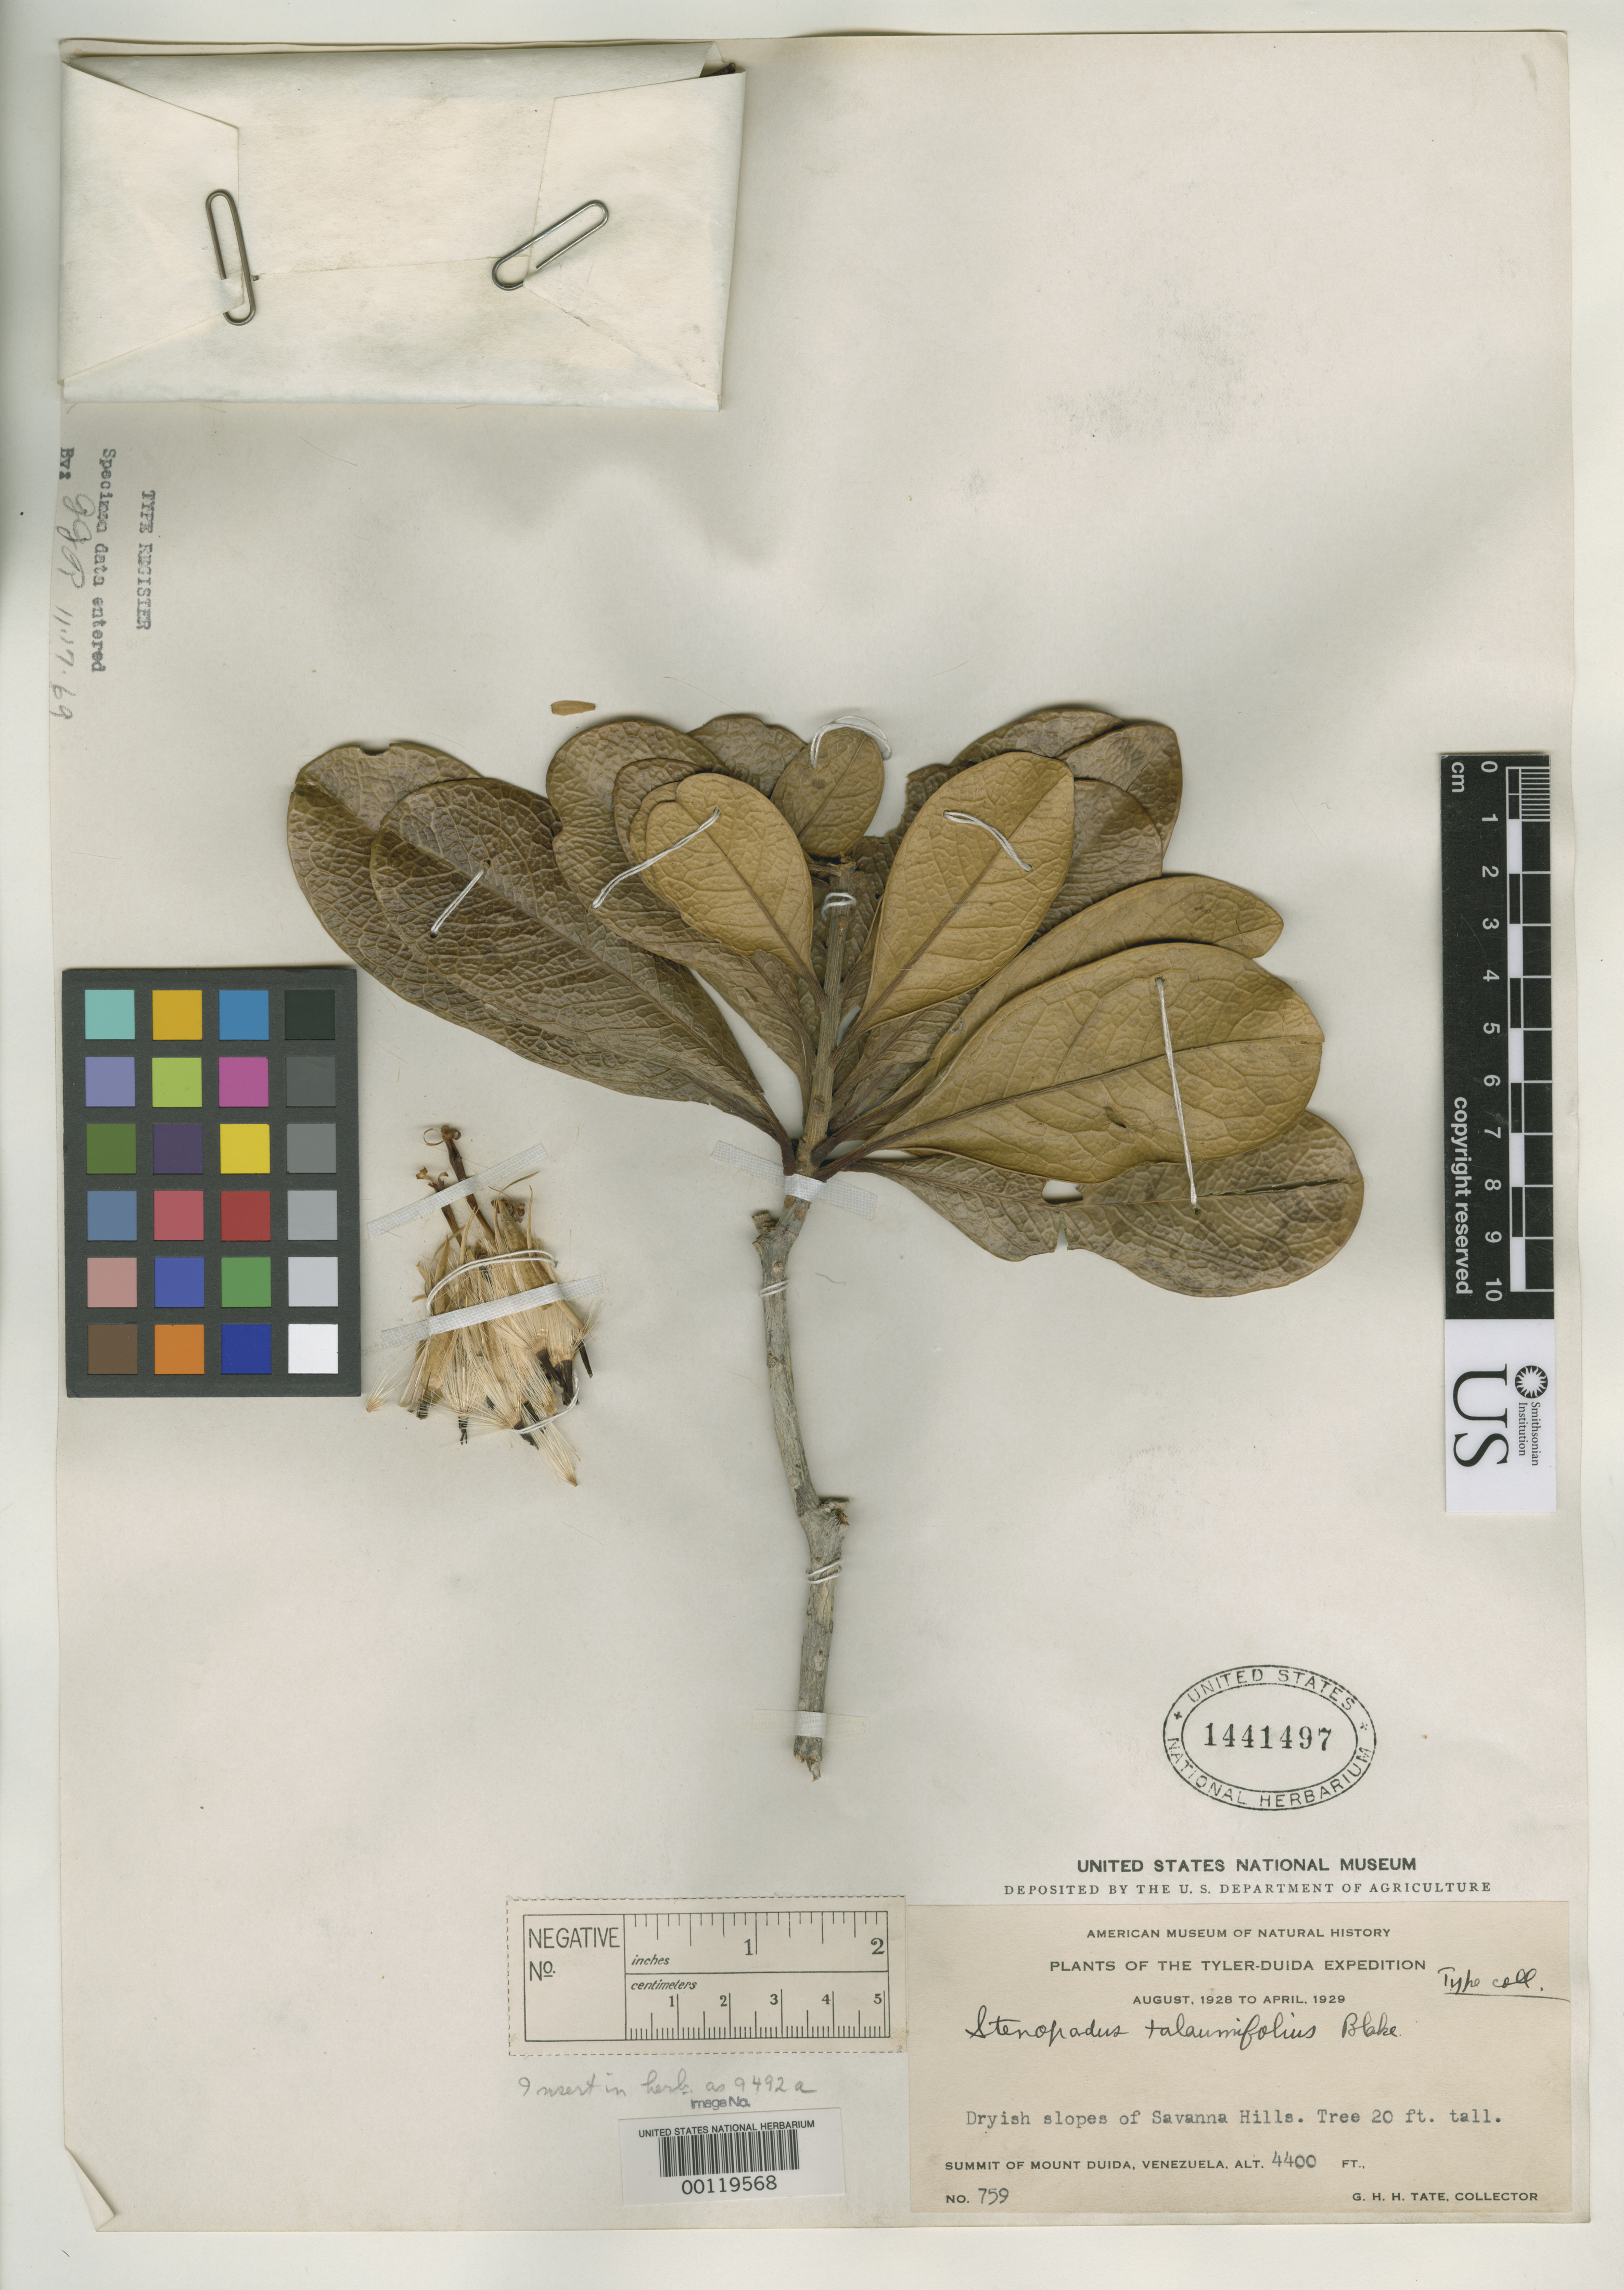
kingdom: Plantae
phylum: Tracheophyta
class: Magnoliopsida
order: Asterales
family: Asteraceae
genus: Stenopadus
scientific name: Stenopadus talaumifolius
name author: S.F. Blake in Gleason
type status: Isotype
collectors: G. H. H.Tate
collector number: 759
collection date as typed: Aug 1928 to -- Apr 1929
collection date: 1928-08/1929-04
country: Venezuela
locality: Mt. Duida, Savanna Hills.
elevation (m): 1341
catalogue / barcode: US 1441497